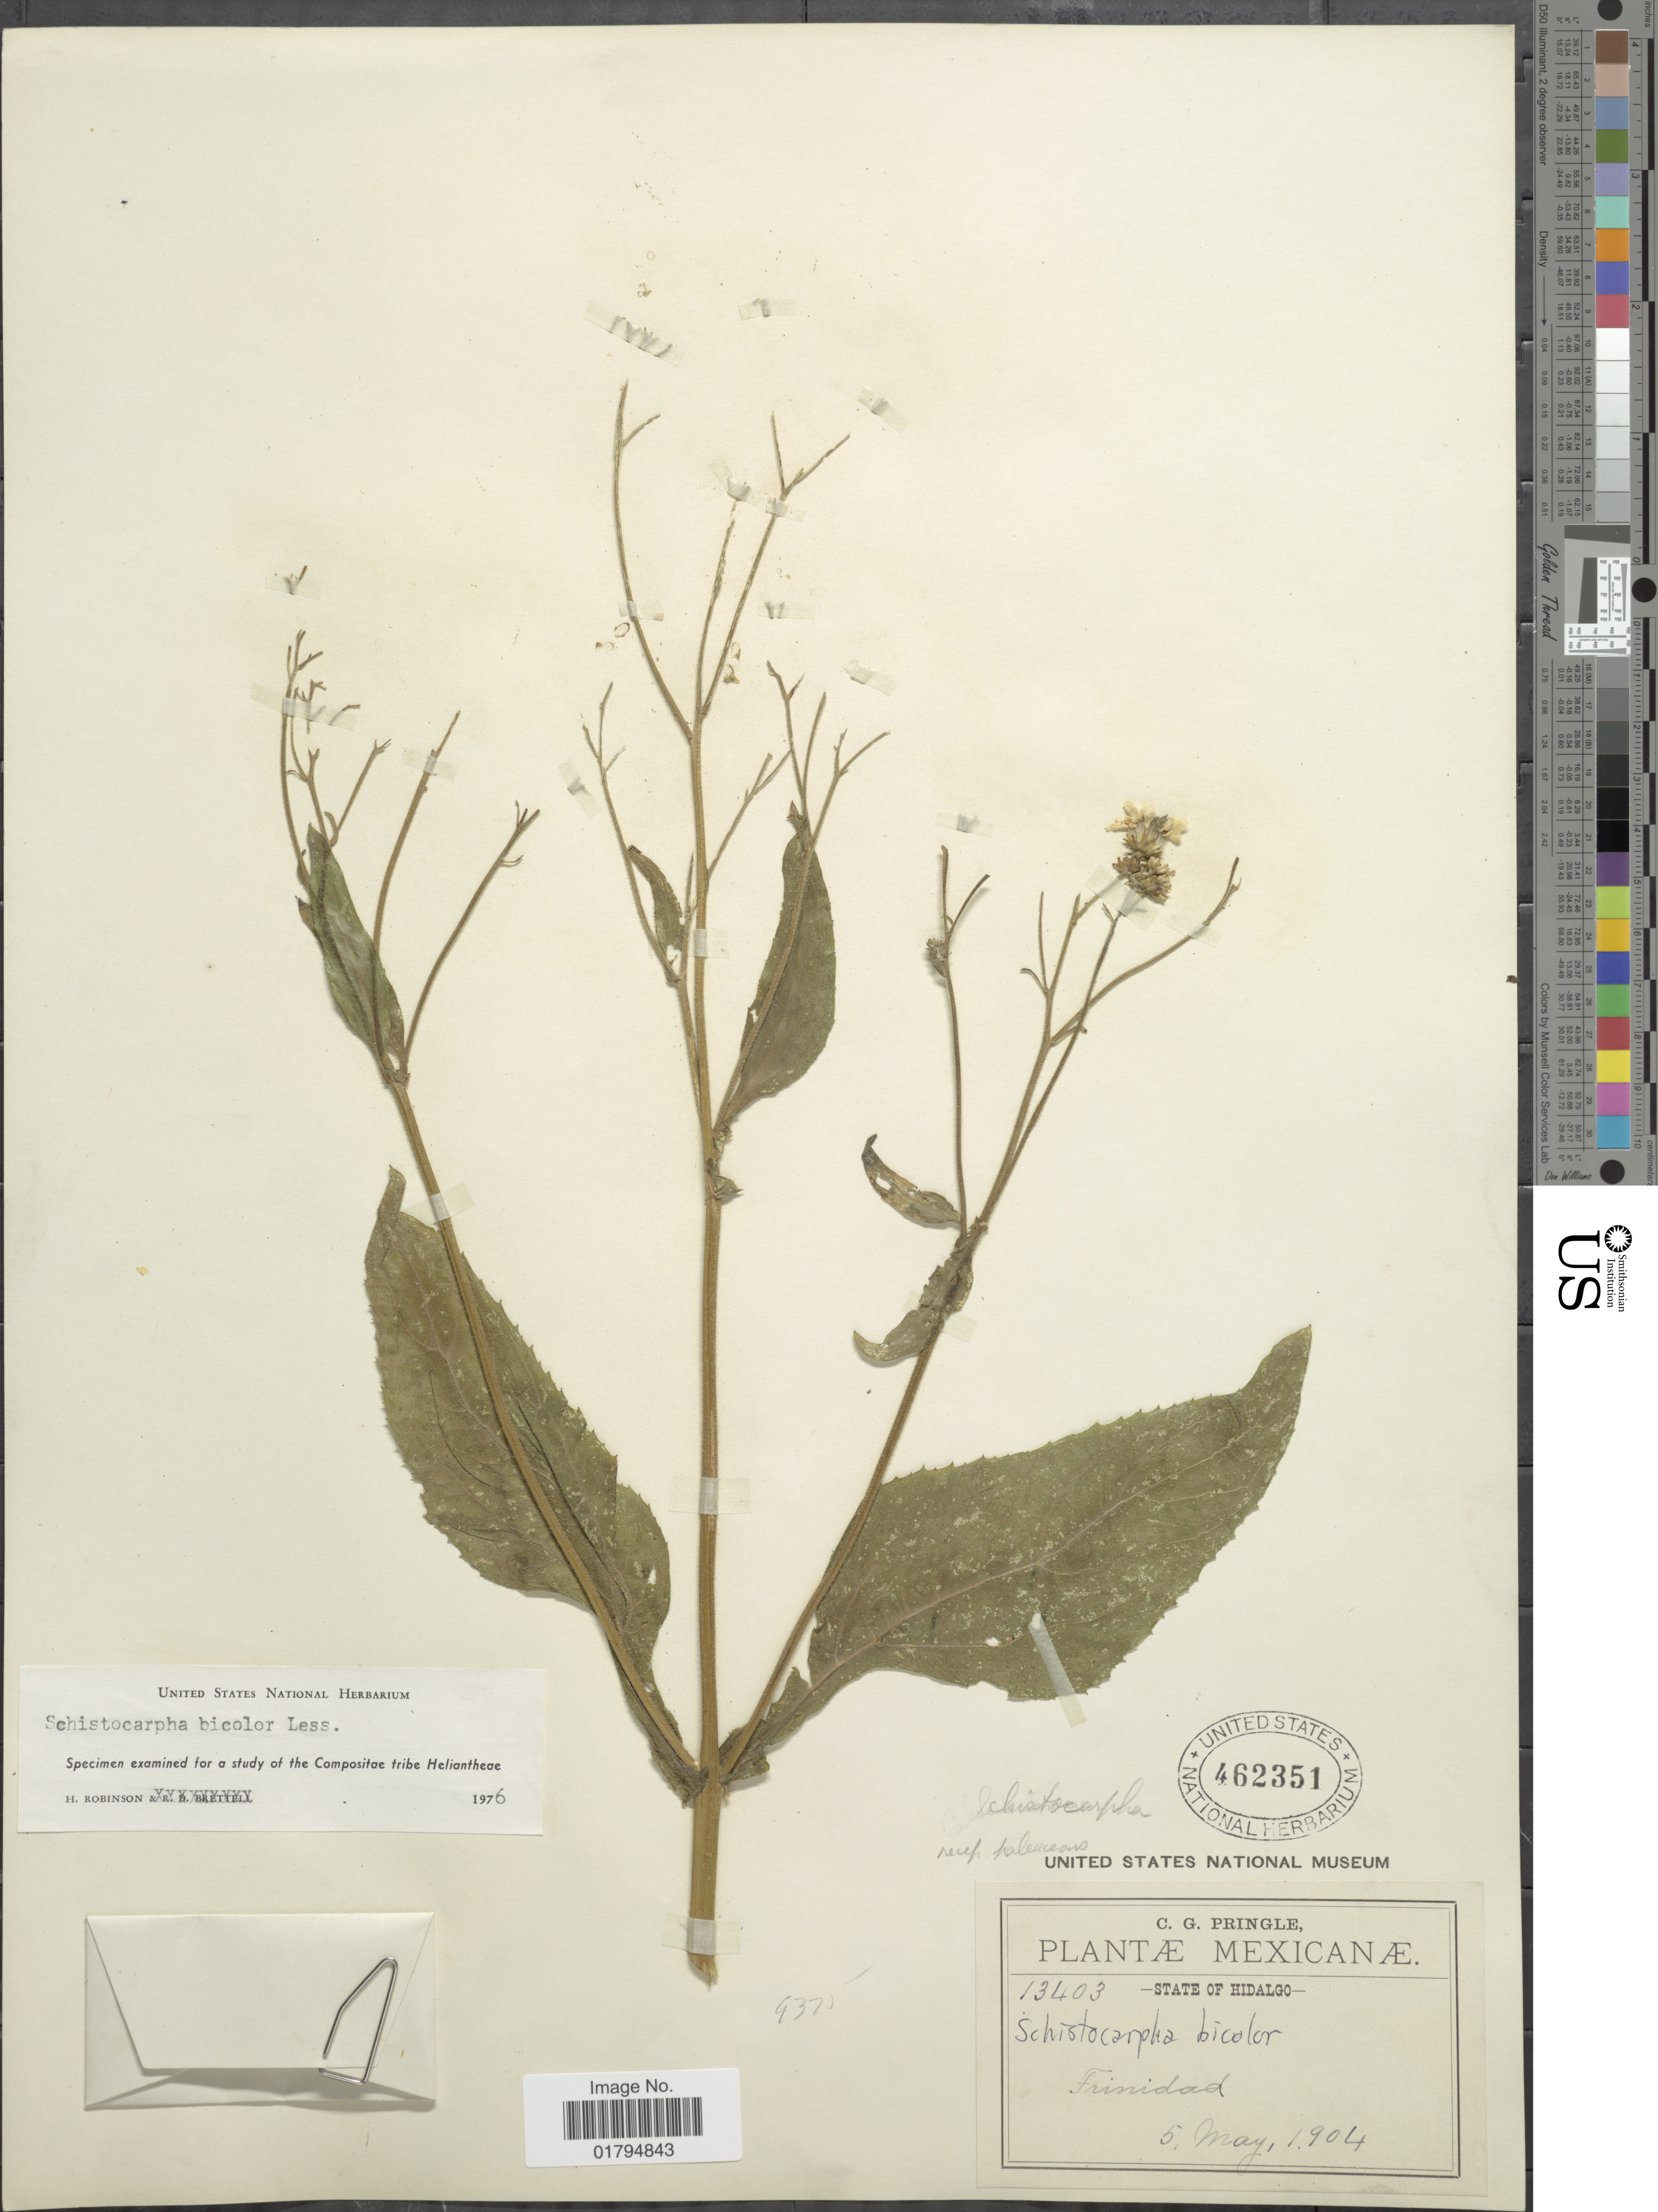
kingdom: Plantae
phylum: Tracheophyta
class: Magnoliopsida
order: Asterales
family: Asteraceae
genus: Schistocarpha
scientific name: Schistocarpha bicolor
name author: Less.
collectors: C. G. Pringle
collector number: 13403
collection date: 1904-05-05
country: Mexico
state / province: Hidalgo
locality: Trinidad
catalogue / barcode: US 462351